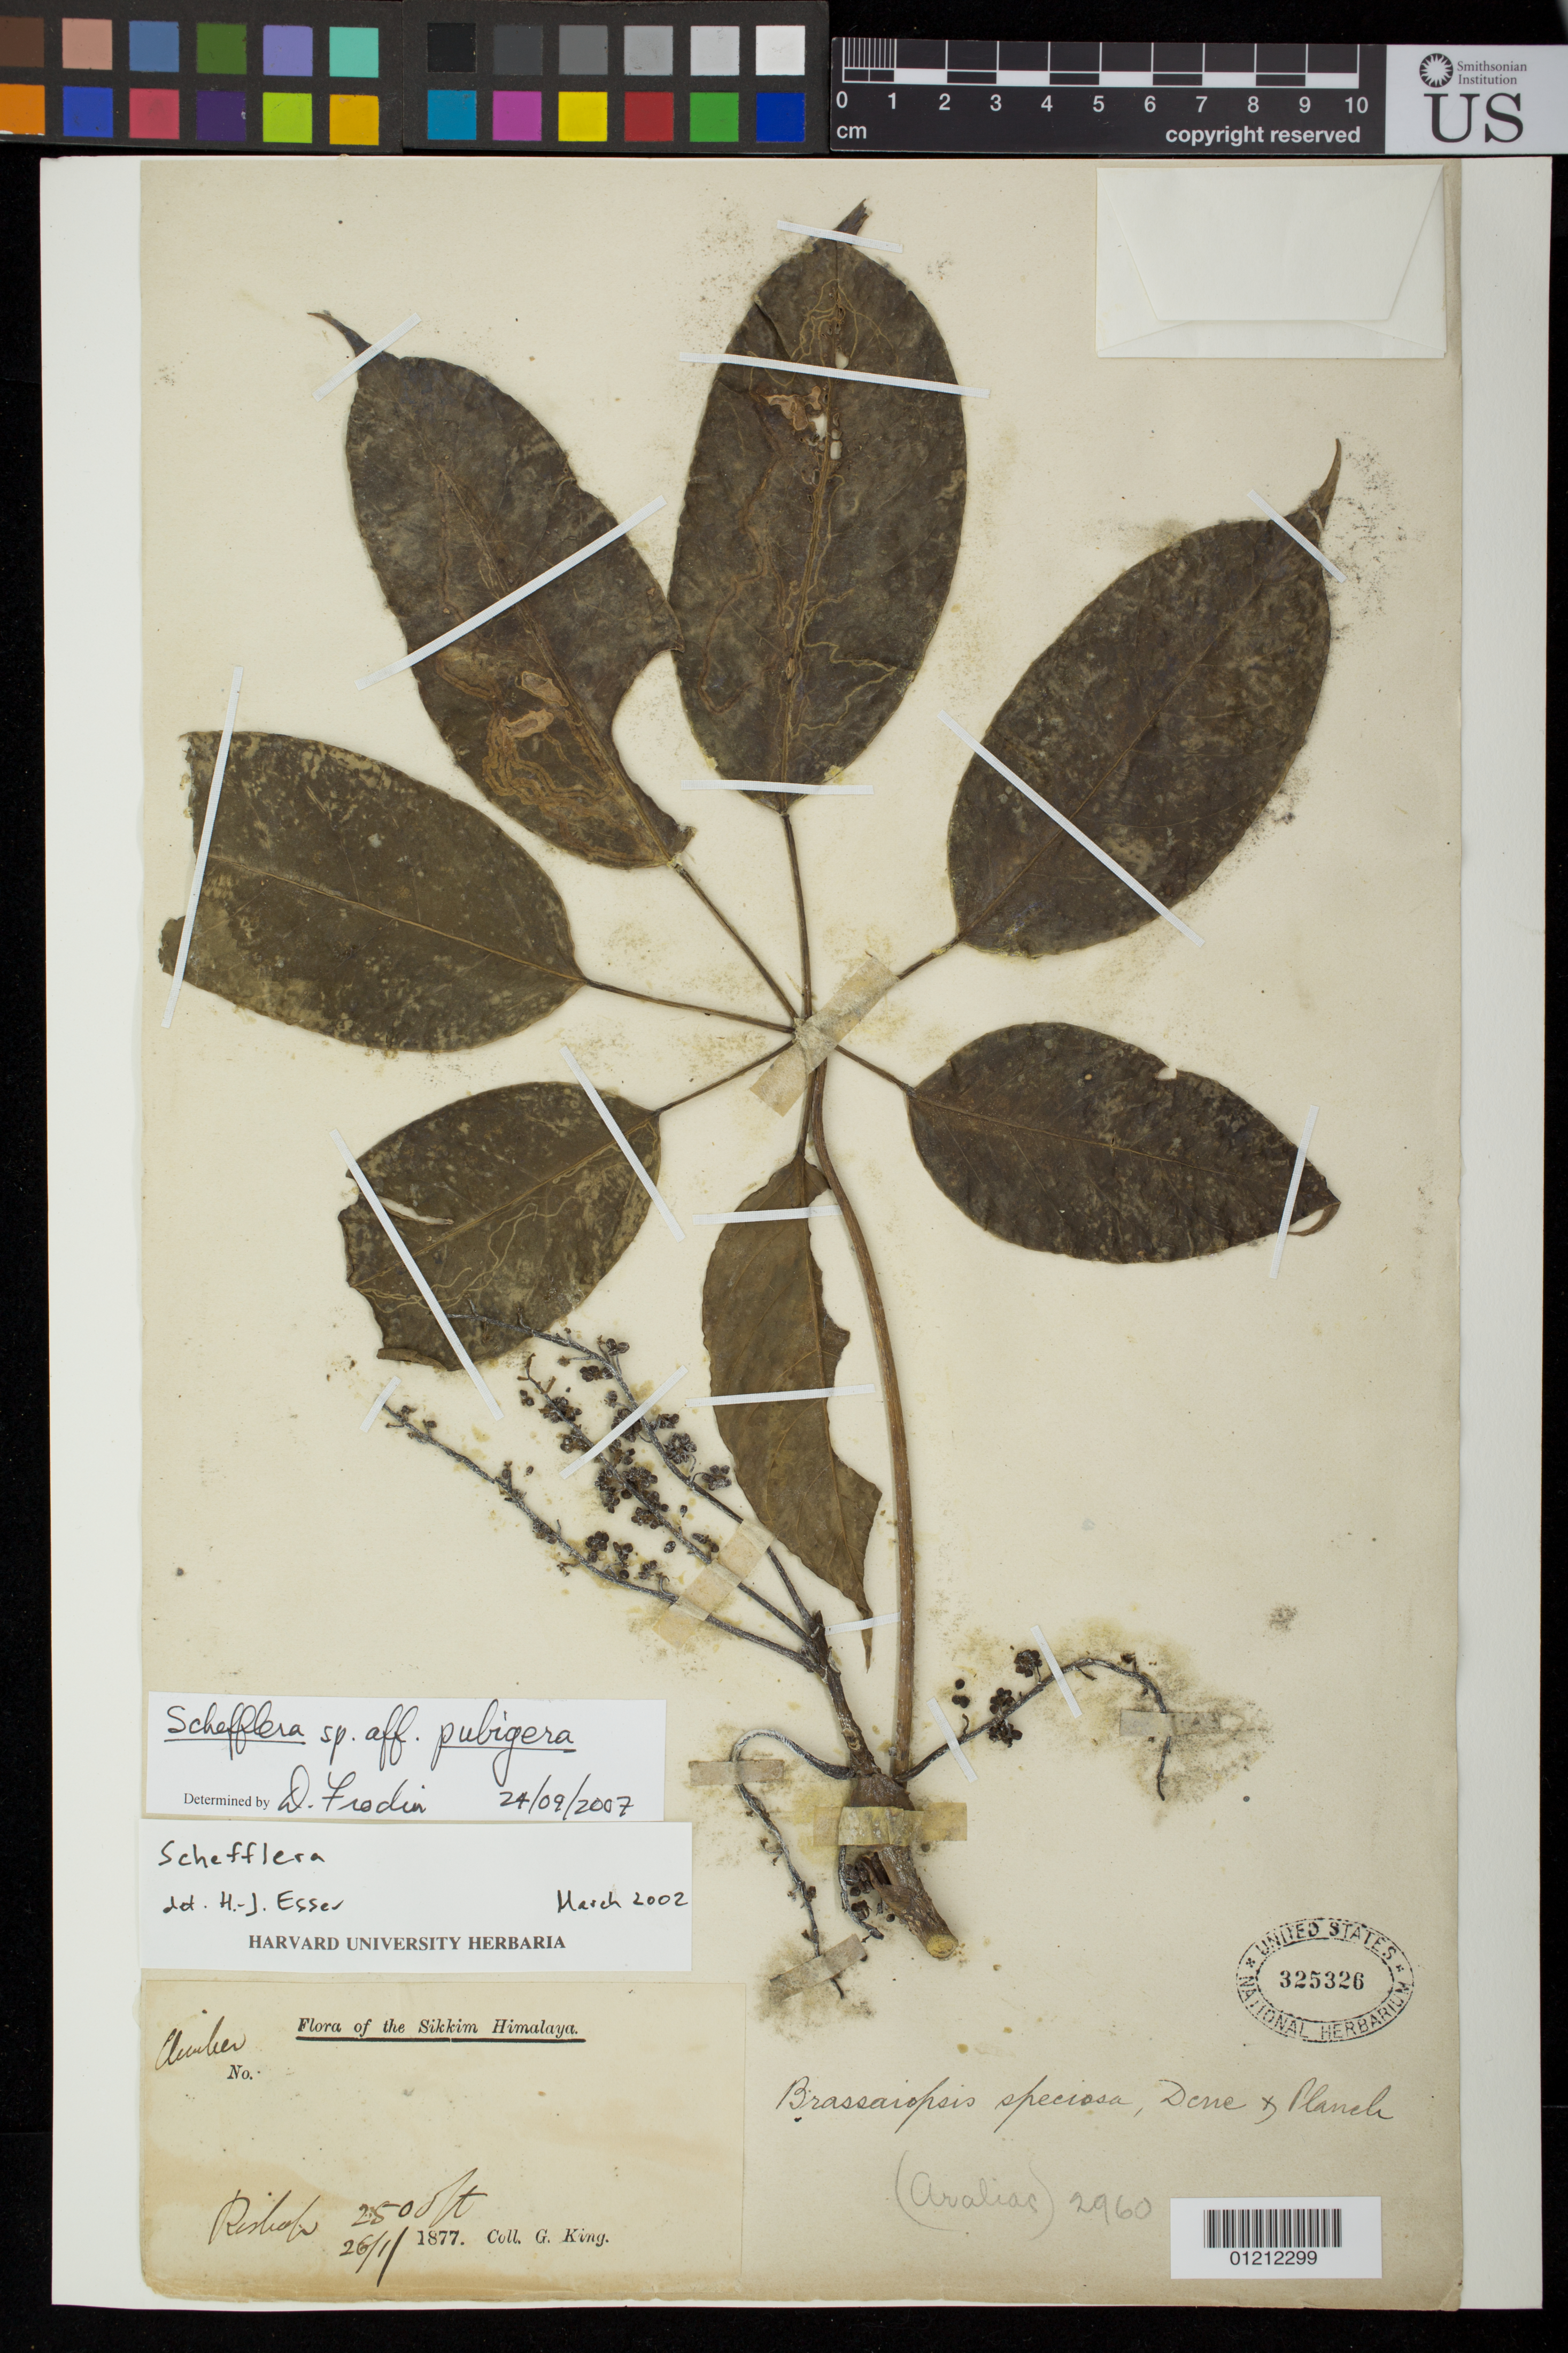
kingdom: Plantae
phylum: Tracheophyta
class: Magnoliopsida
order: Apiales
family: Araliaceae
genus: Schefflera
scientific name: Schefflera pubigera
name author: (Brongn. ex Planch.) Frodin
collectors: G. King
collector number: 2960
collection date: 1877-01-26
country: India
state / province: Sikkim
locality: Rishab.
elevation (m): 76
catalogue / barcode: US 325326